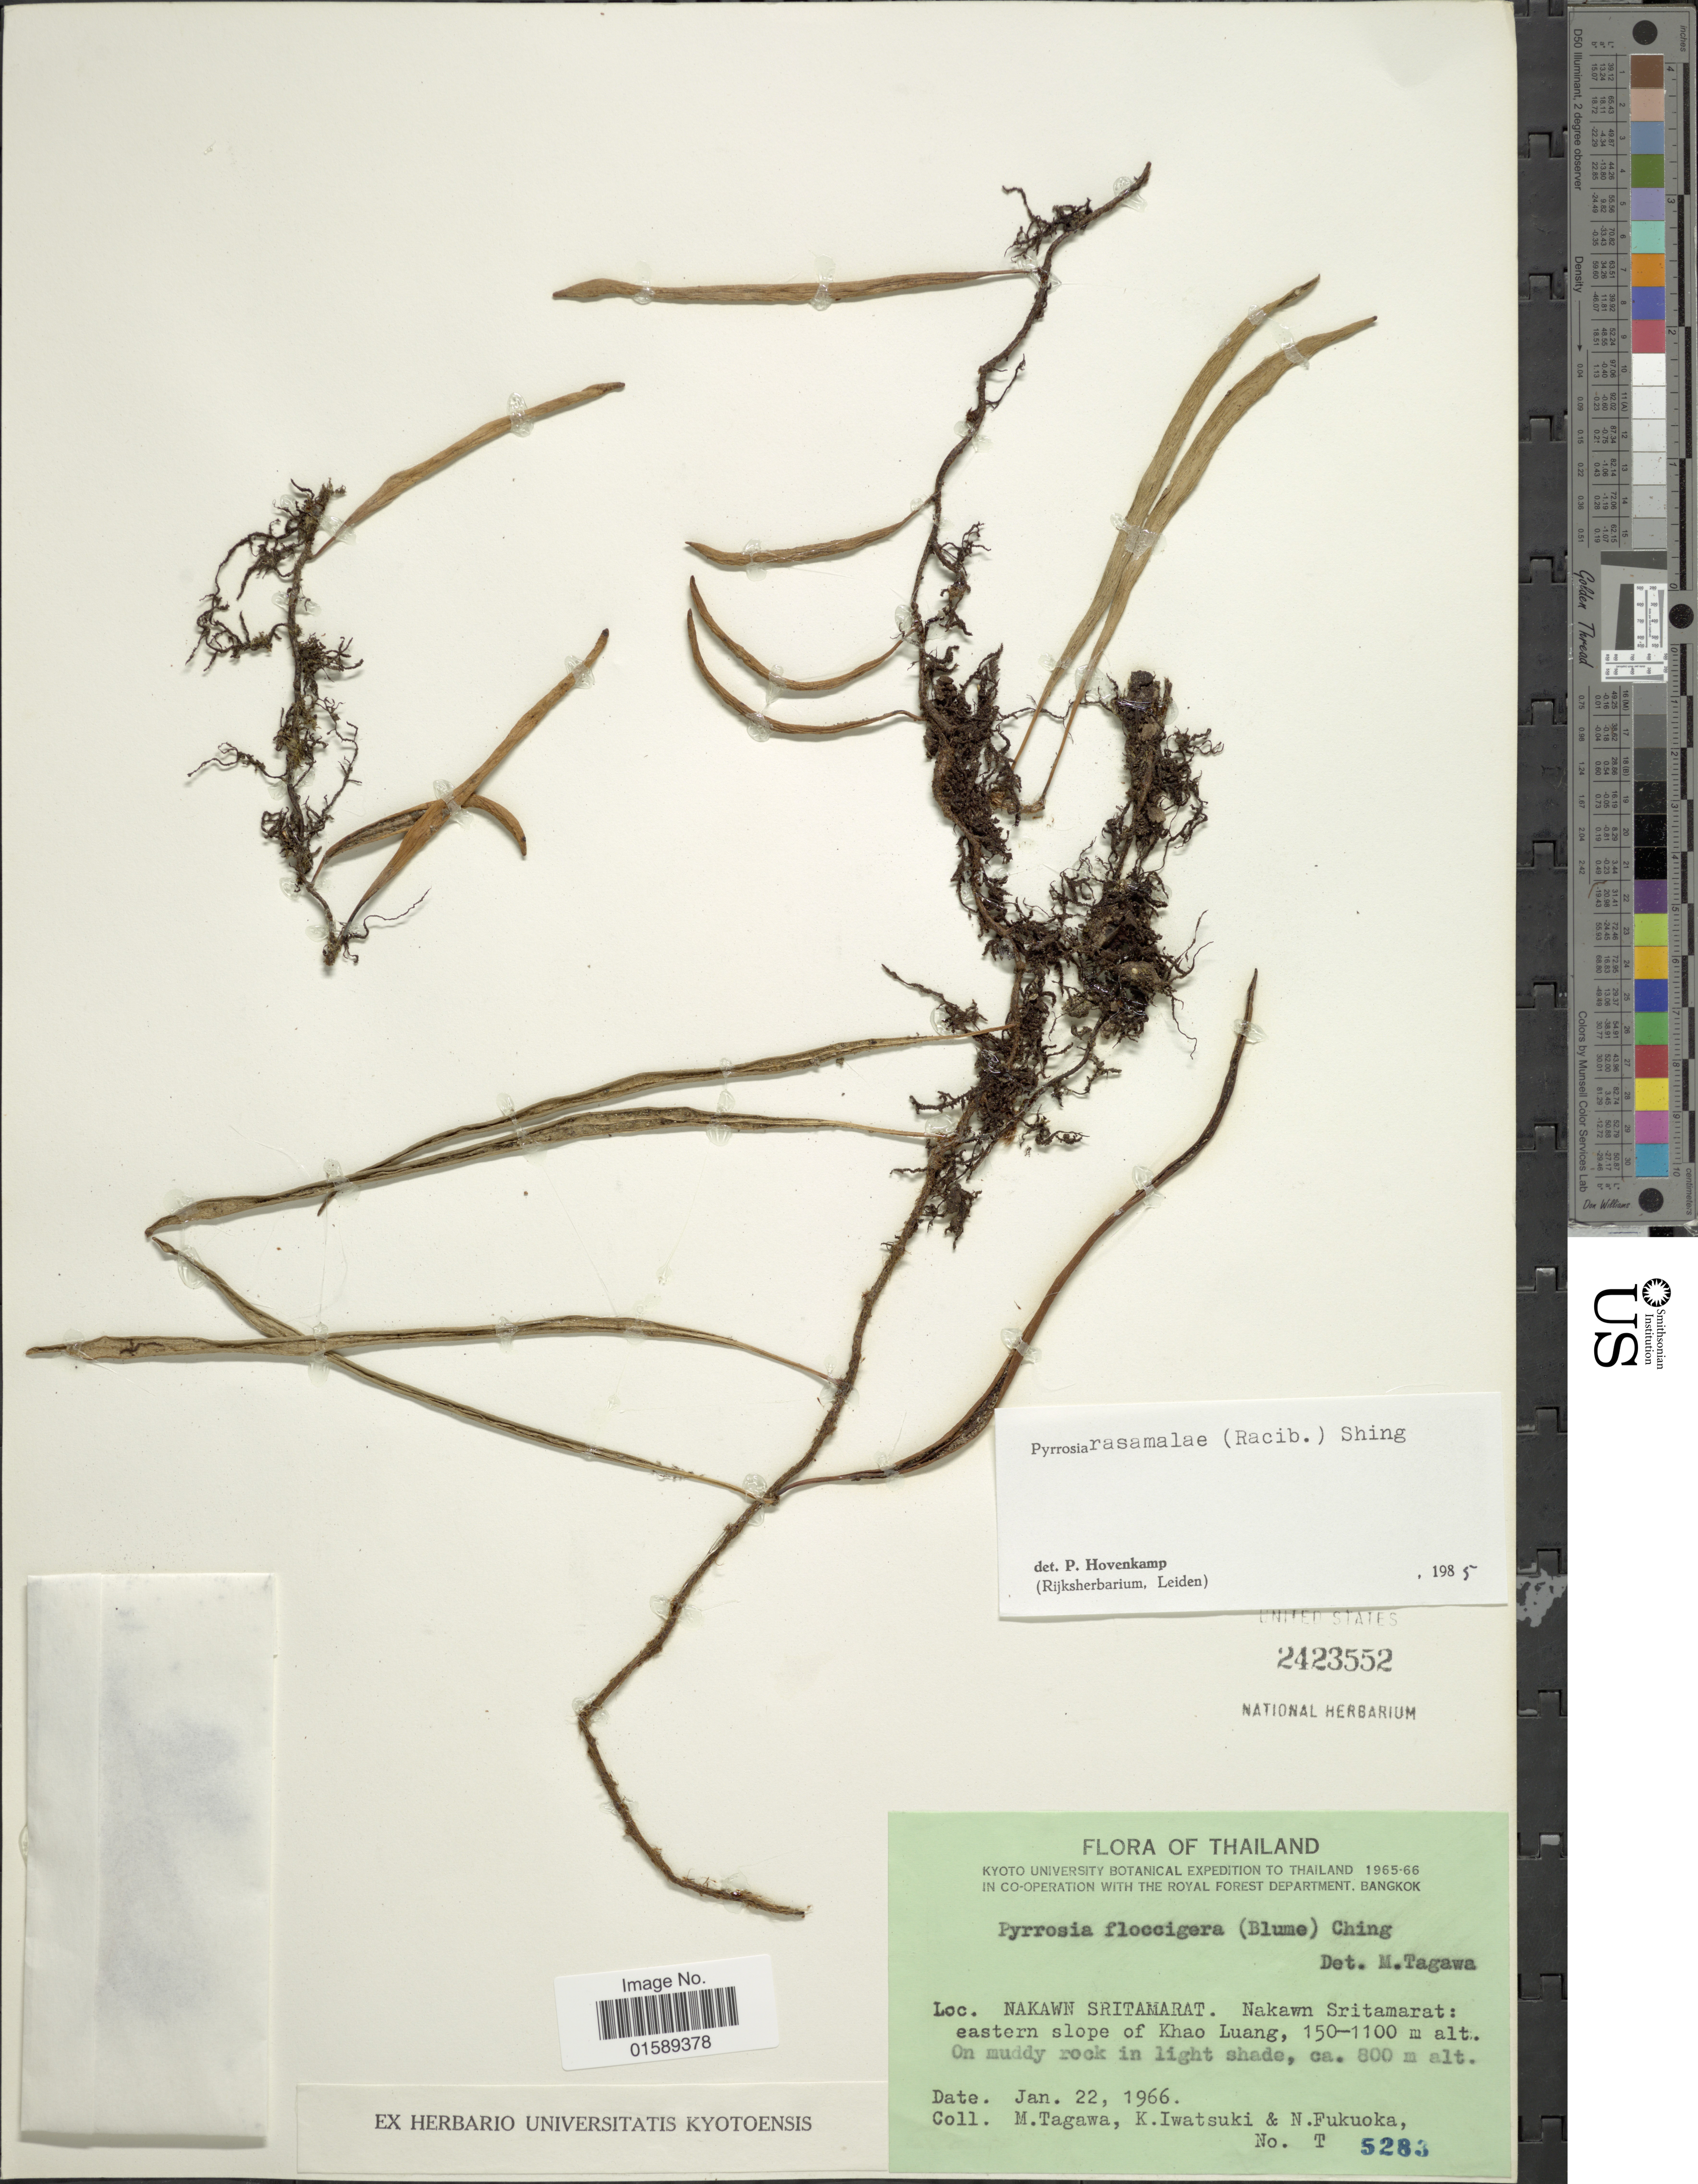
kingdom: Plantae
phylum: Tracheophyta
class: Polypodiopsida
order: Polypodiales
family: Polypodiaceae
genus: Pyrrosia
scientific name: Pyrrosia rasamalae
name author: (Racib.) K.H. Shing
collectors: M. Tagawa, K. Iwatsuki & N. Fukuoka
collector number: T5283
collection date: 1966-01-22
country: Thailand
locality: Thailand, Nakawn Sritamarat: eastern slope of Khao Luang.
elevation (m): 150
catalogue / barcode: US 2423552